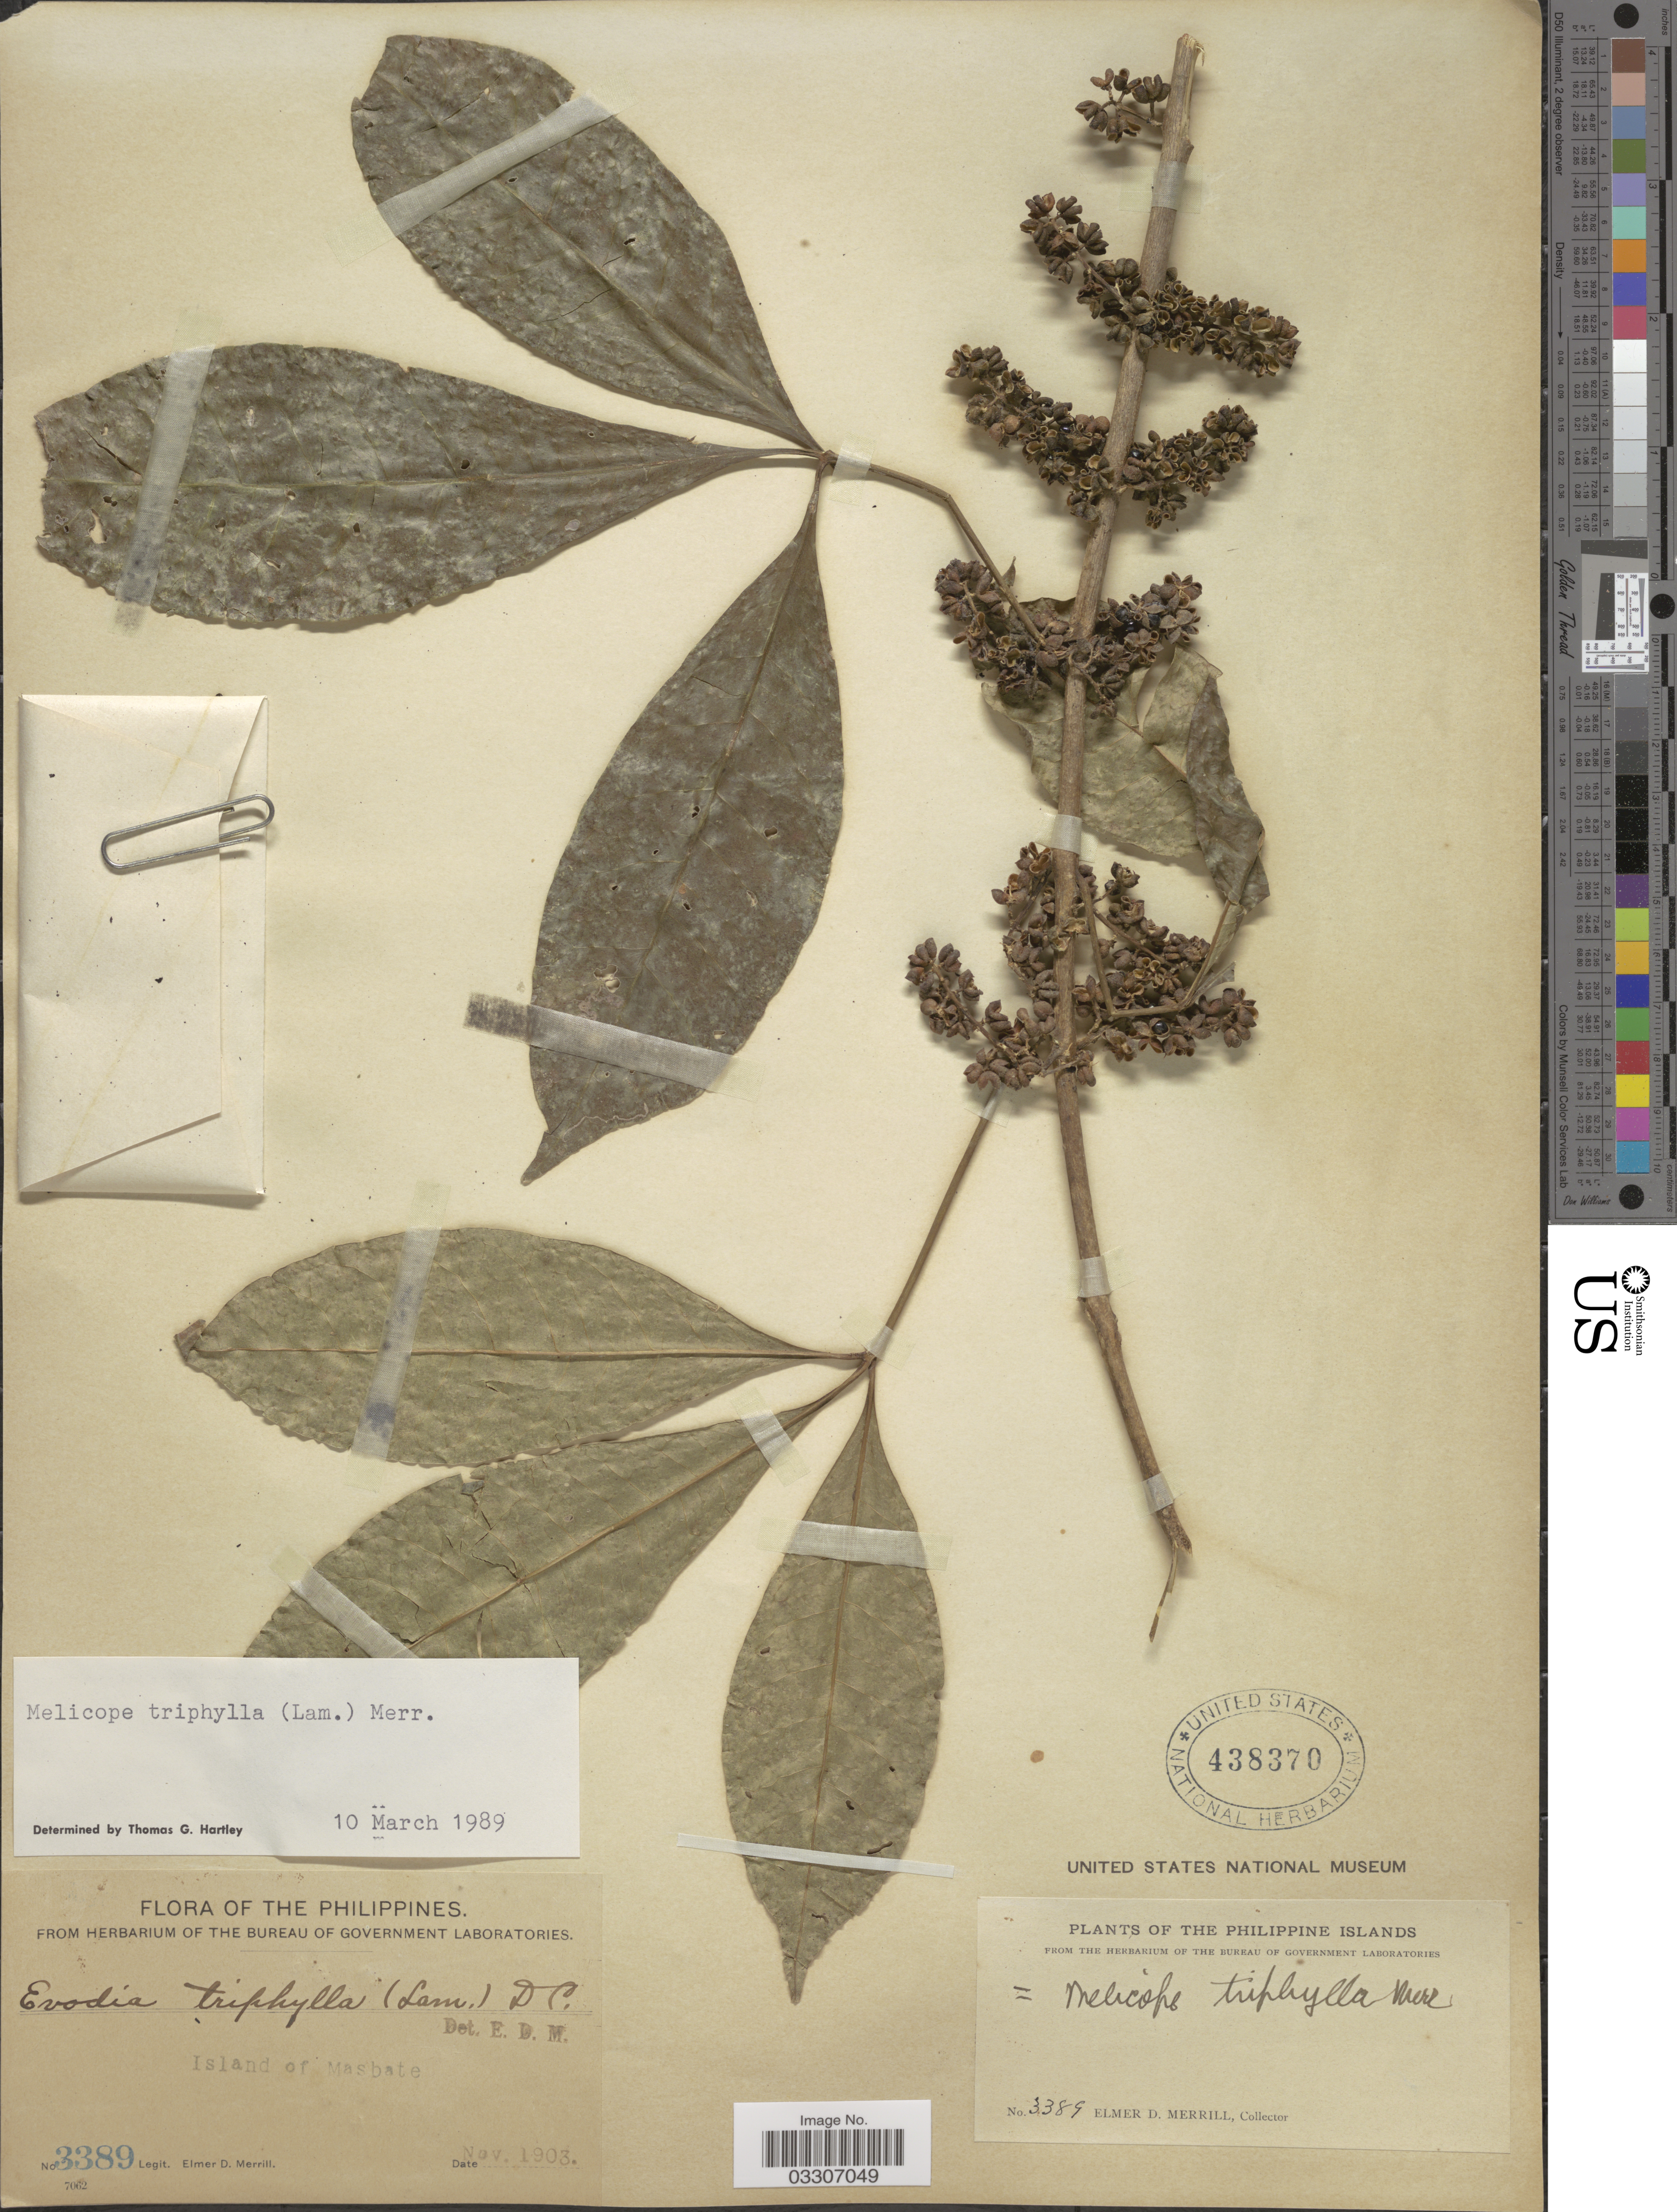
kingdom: Plantae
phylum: Tracheophyta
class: Magnoliopsida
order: Sapindales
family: Rutaceae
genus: Melicope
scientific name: Melicope triphylla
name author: (Lam.) Merr.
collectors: E. D. Merrill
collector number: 3389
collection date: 1903-11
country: Philippines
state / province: Bicol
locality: Island of Masbate.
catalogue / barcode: US 438370